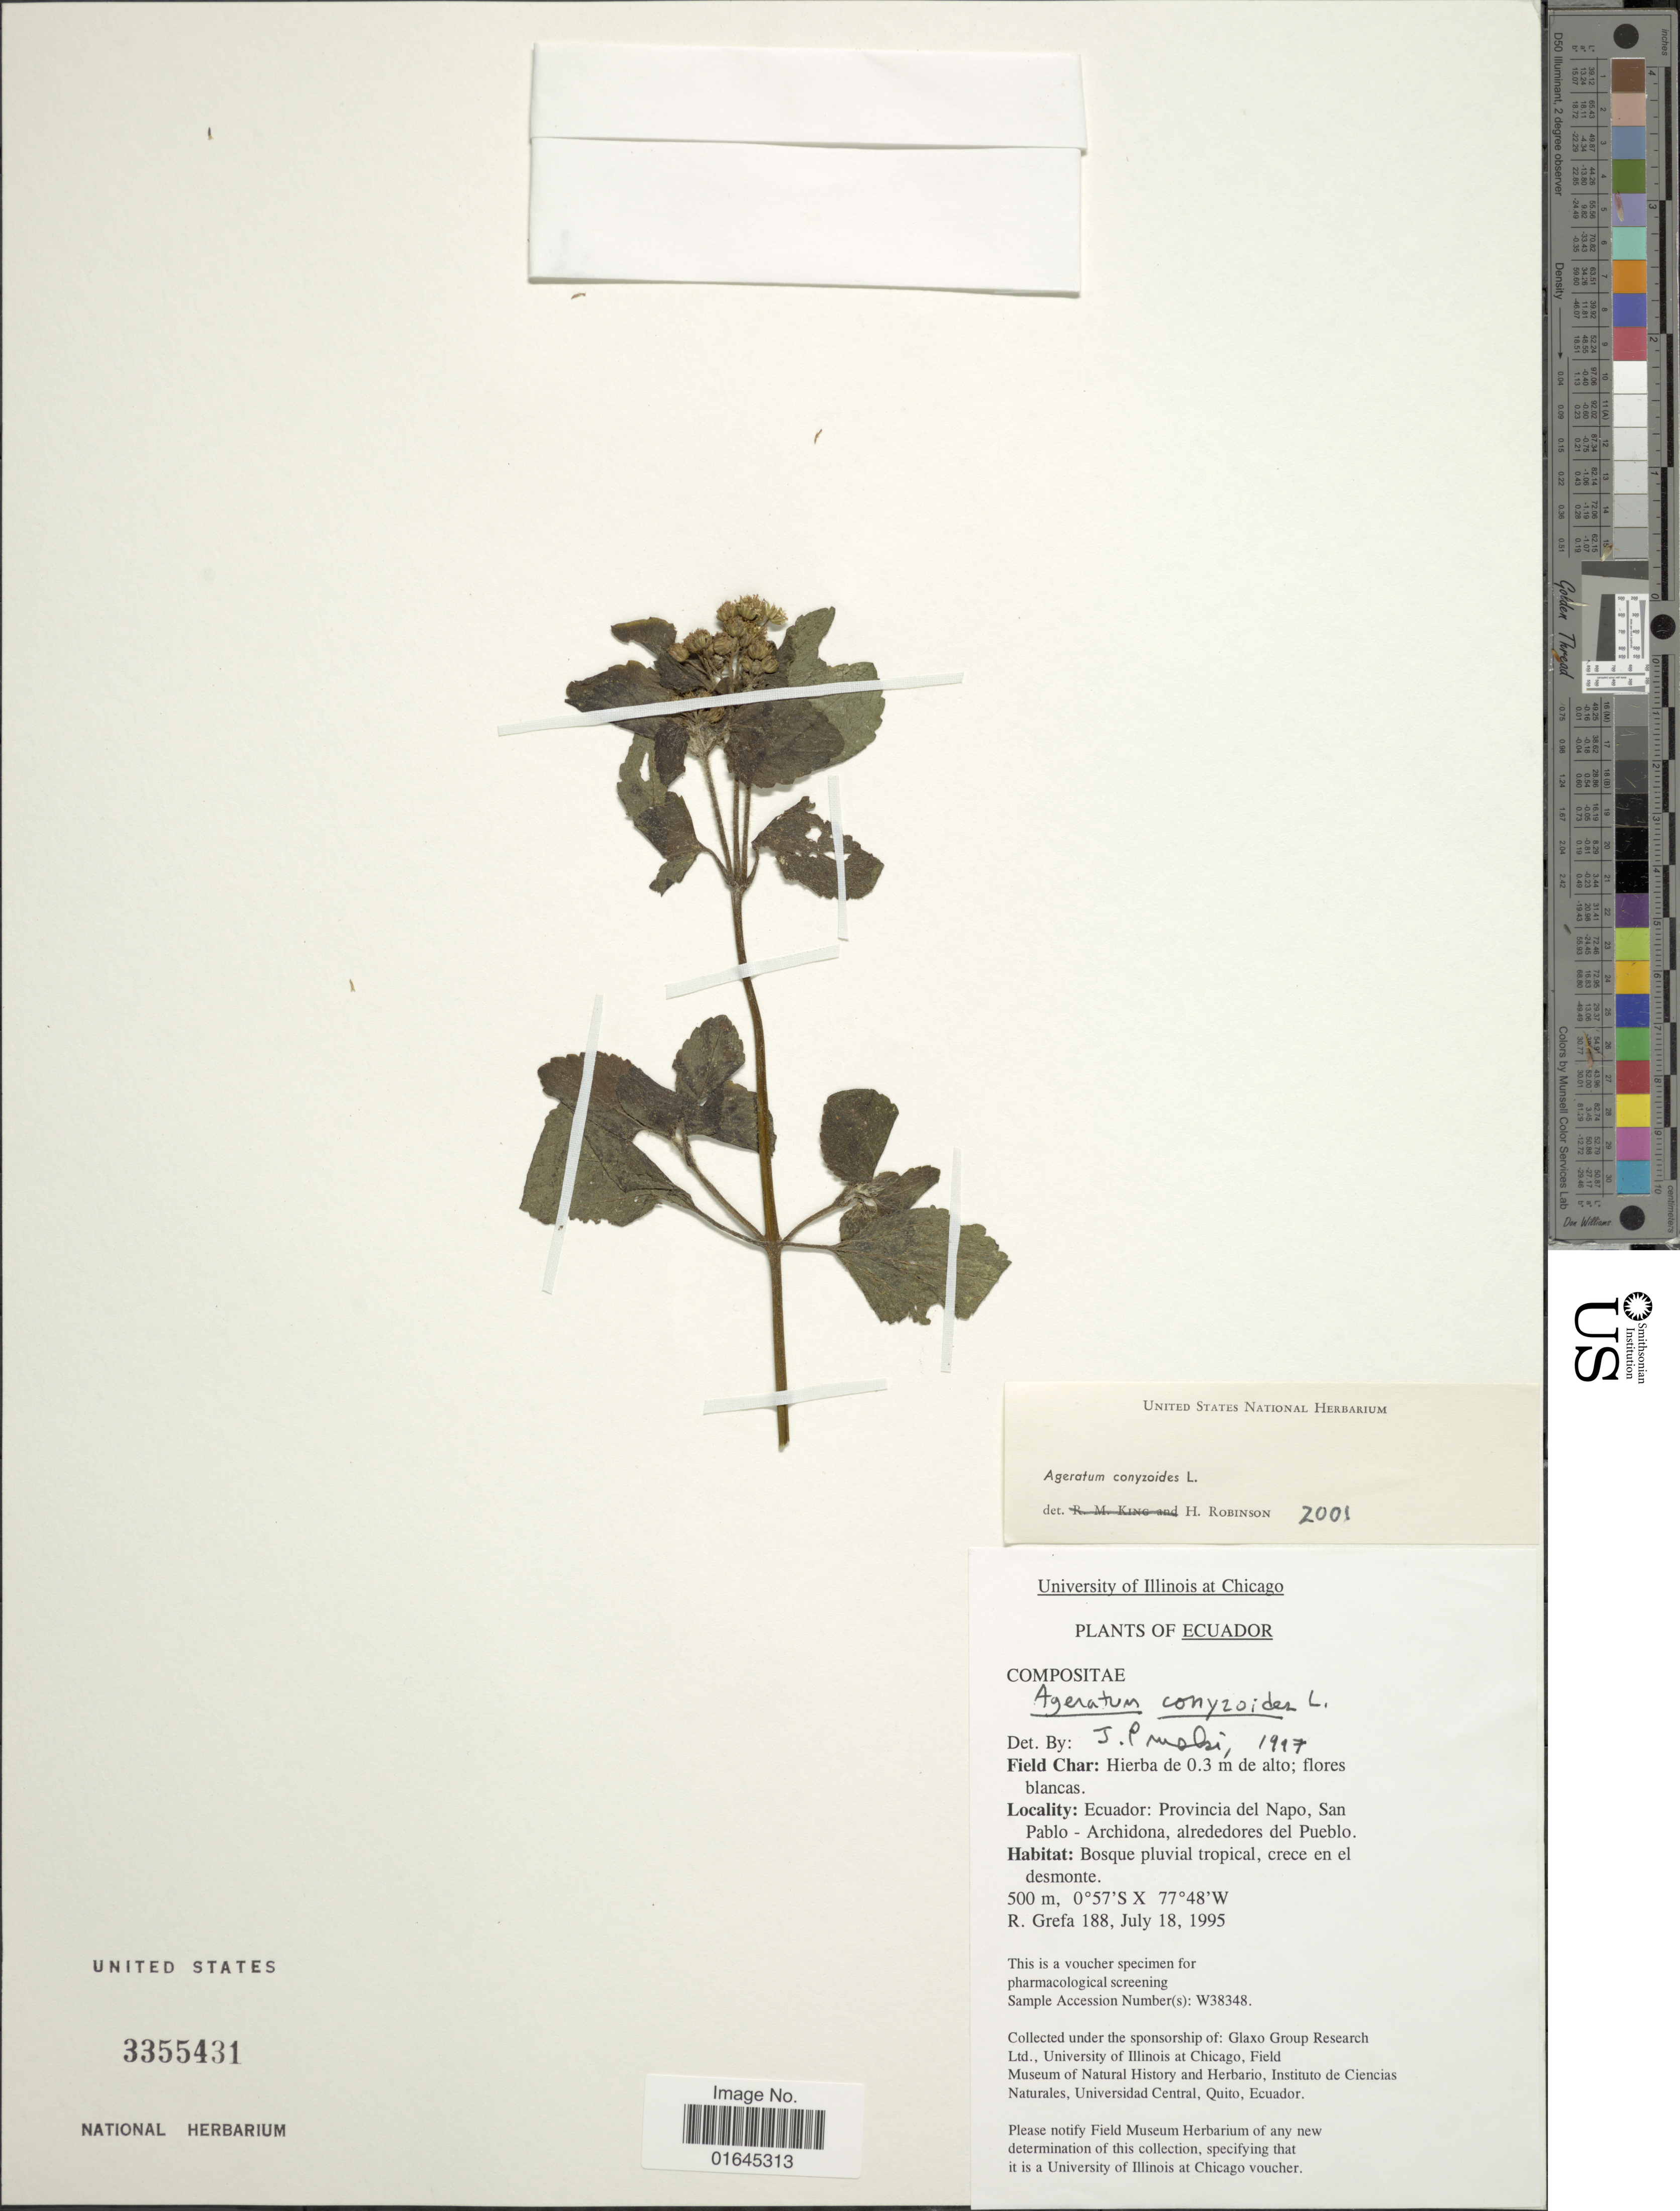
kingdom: Plantae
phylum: Tracheophyta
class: Magnoliopsida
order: Asterales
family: Asteraceae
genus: Ageratum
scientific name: Ageratum conyzoides subsp. conyzoides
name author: L.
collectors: R. Grefa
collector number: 188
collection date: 1995-07-18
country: Ecuador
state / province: Napo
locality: Provincia del Napo, San Pablo - Archidona, alrededores del Pueblo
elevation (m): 500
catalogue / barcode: US 3355431